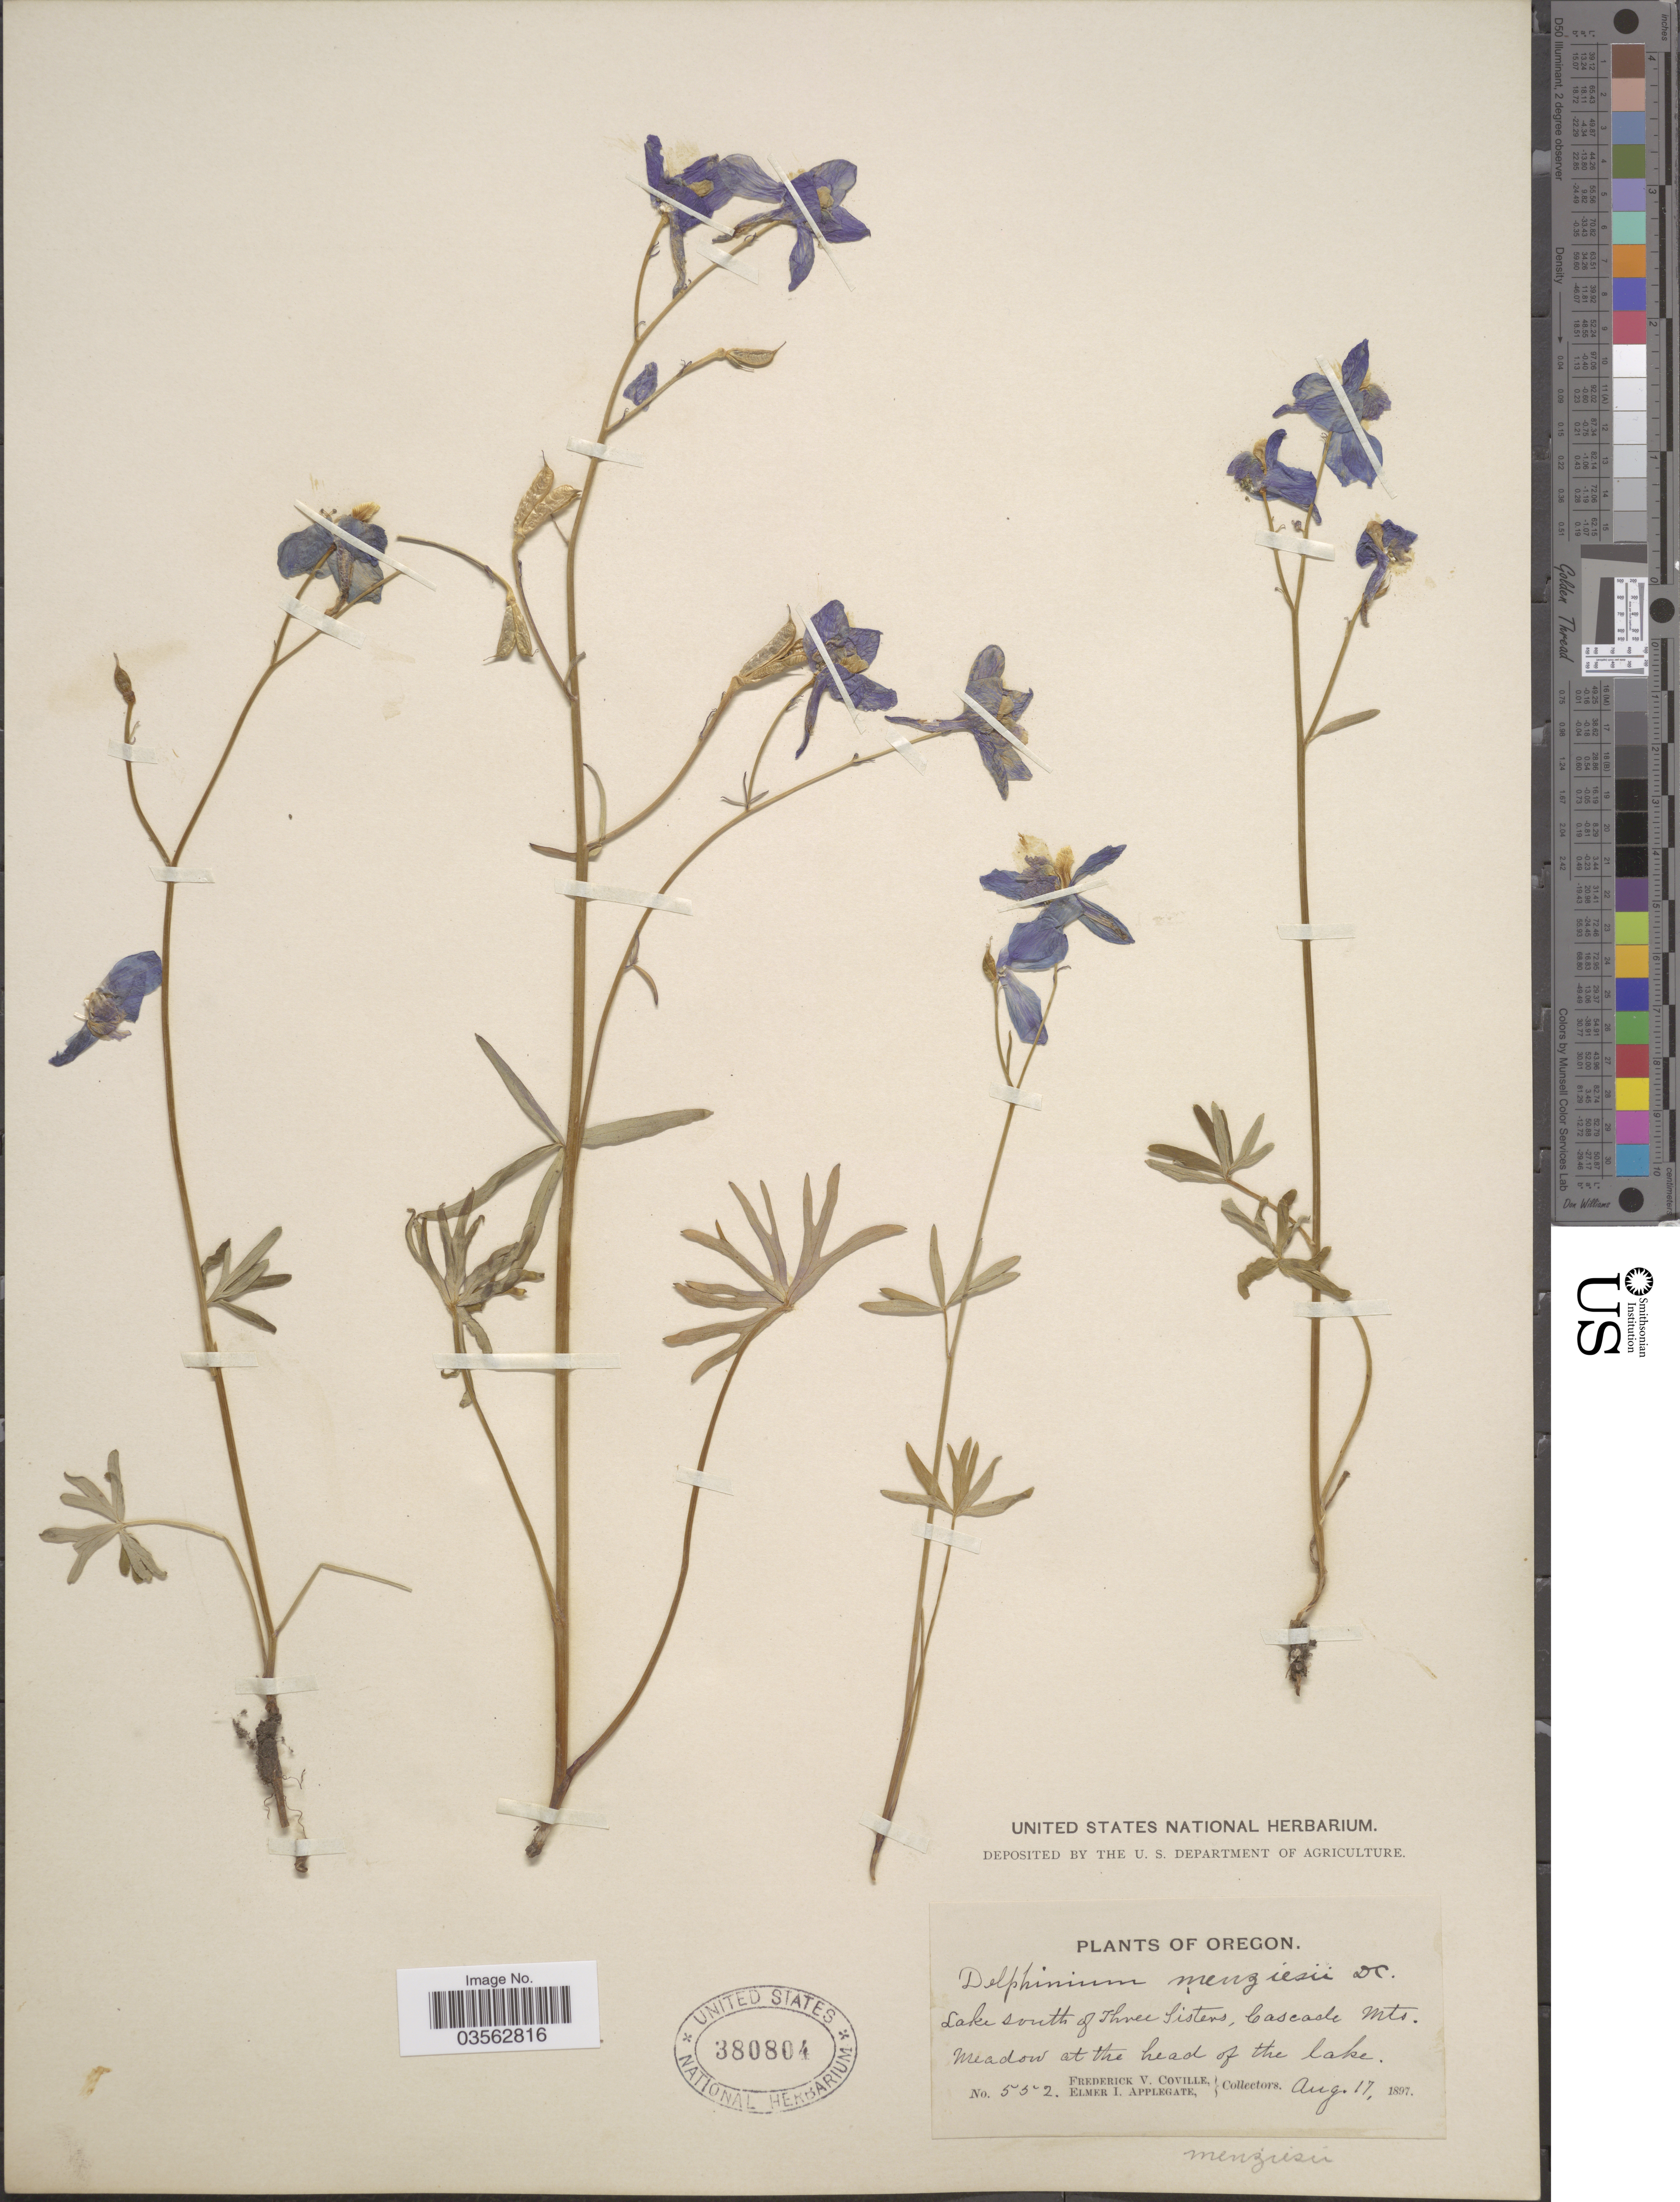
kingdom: Plantae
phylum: Tracheophyta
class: Magnoliopsida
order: Ranunculales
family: Ranunculaceae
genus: Delphinium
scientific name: Delphinium columbianum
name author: Greene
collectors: F. V. Coville & E. I. Applegate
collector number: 552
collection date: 1897-08-17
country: United States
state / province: Oregon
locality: Lake south of Three Sisters, Cascade Mts. Meadow at the head of the lake.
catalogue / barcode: US 380804